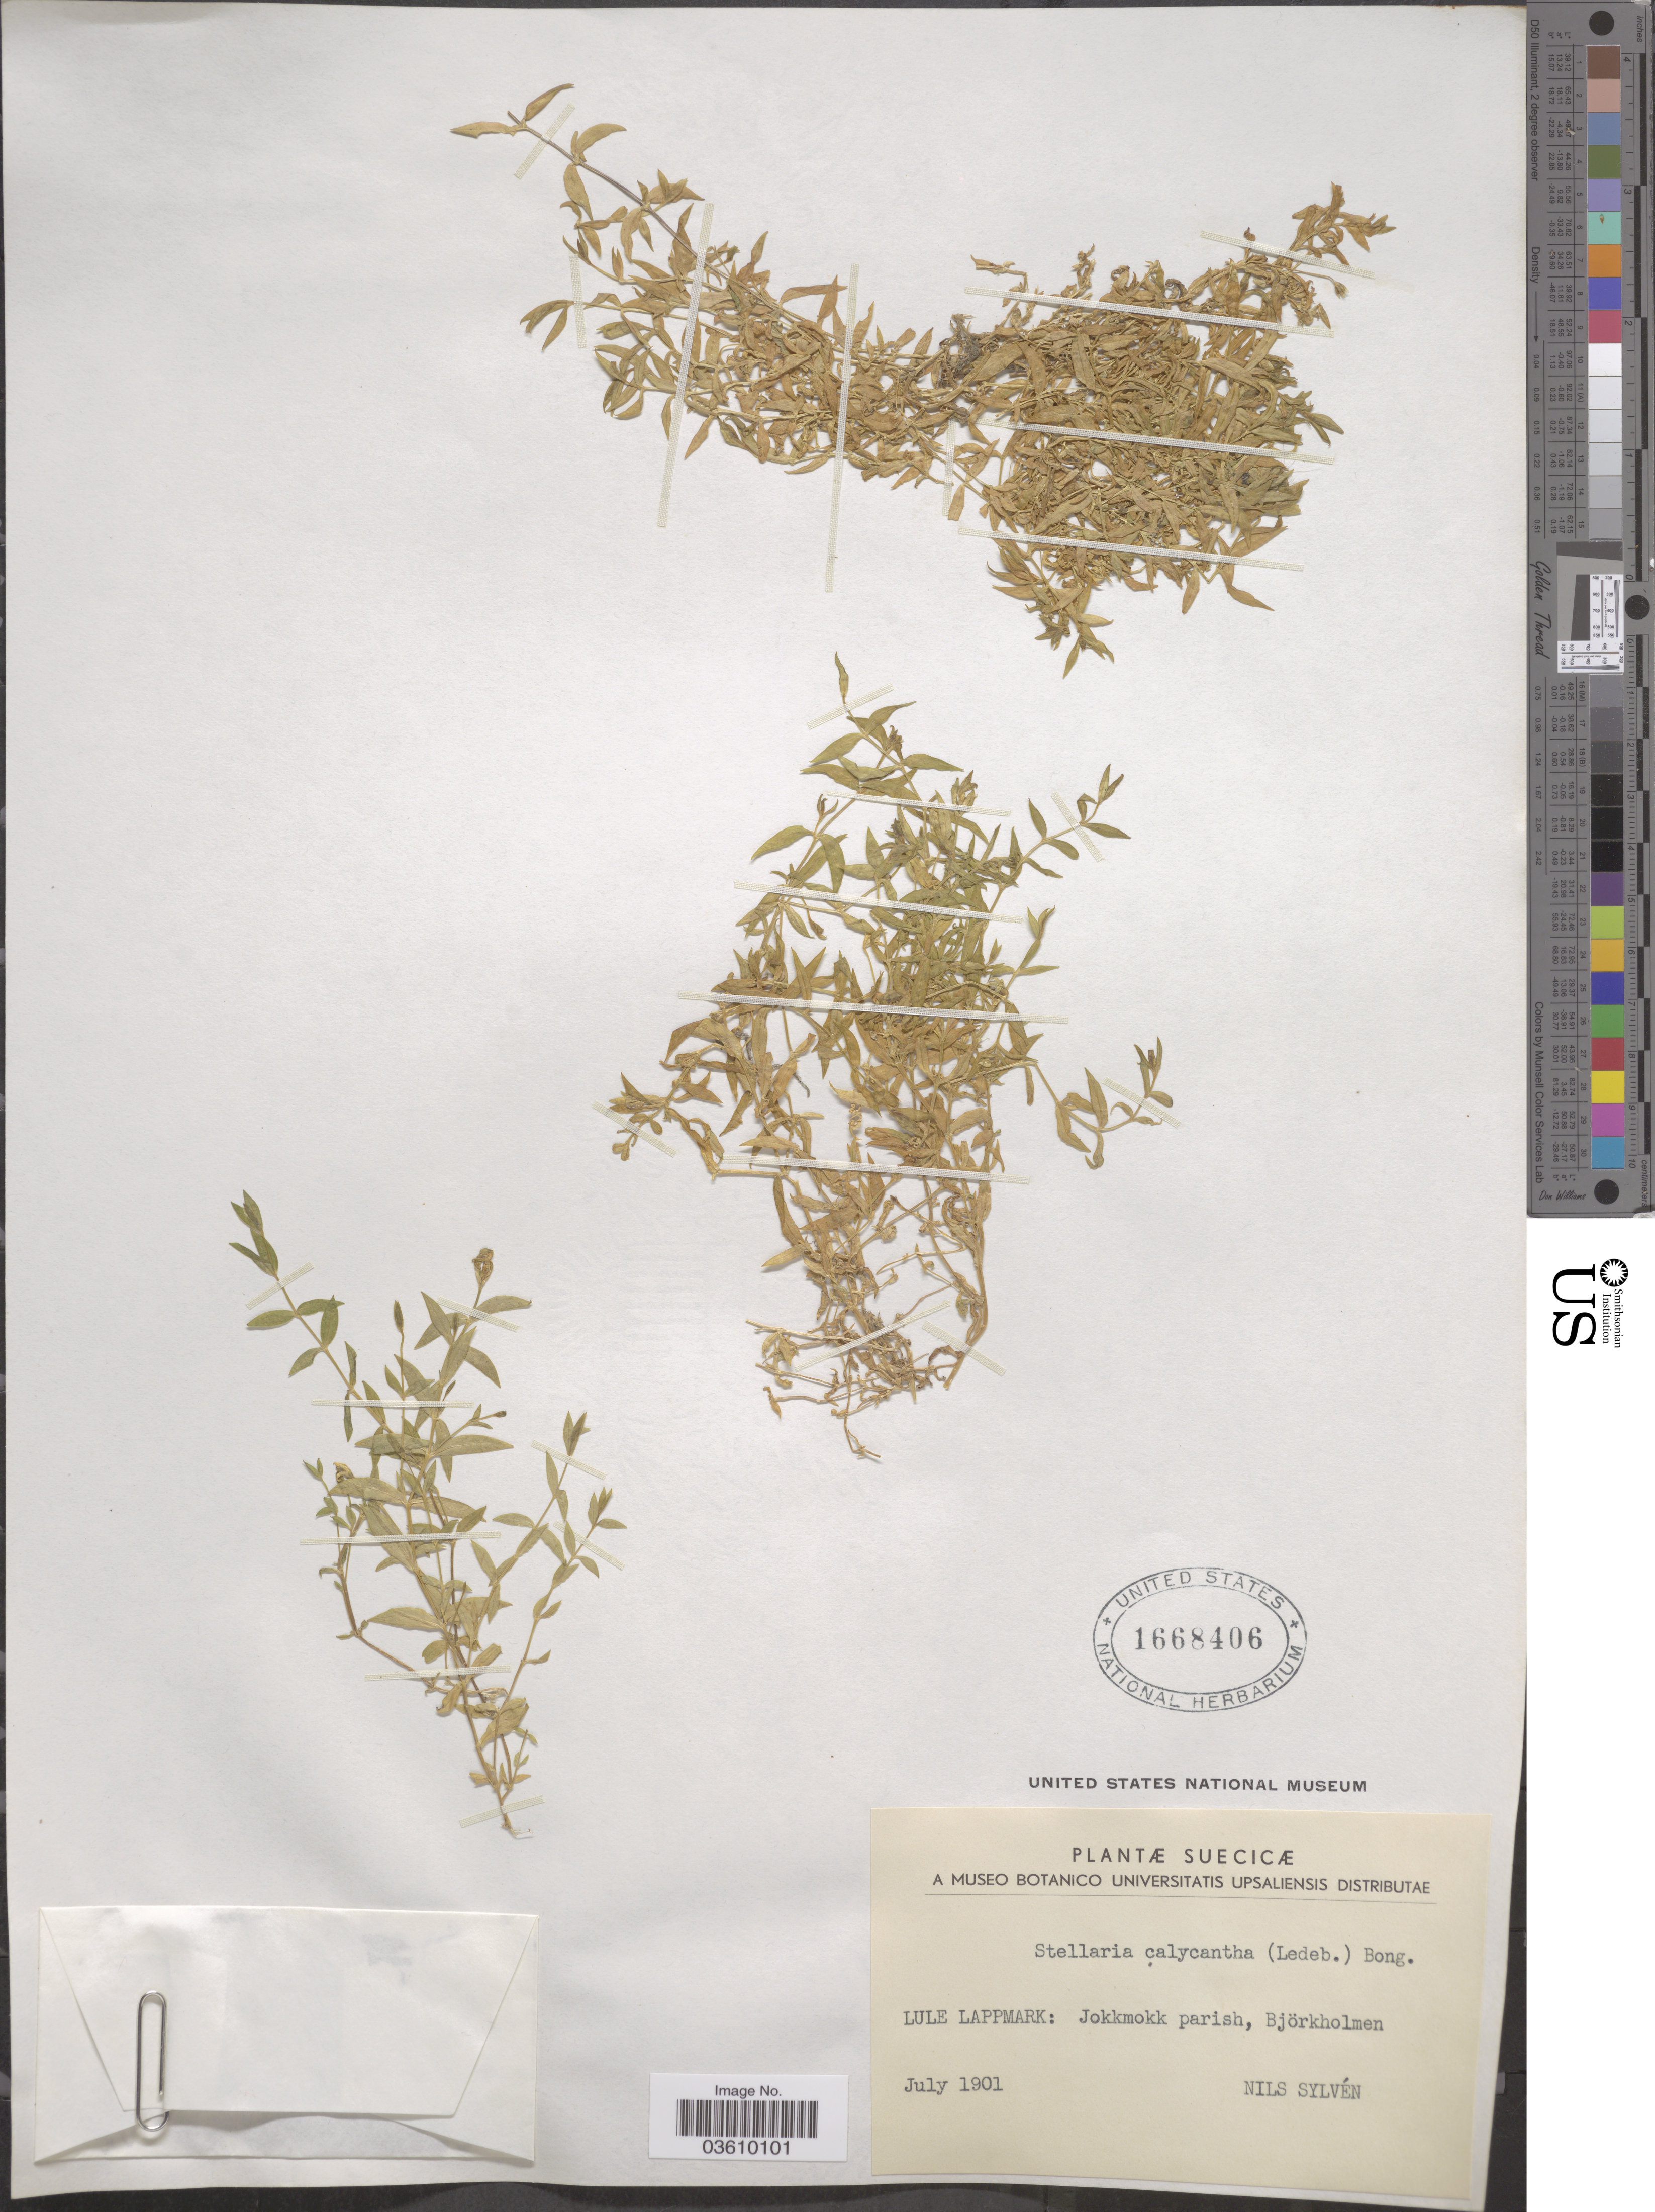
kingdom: Plantae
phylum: Tracheophyta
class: Magnoliopsida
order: Caryophyllales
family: Caryophyllaceae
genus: Stellaria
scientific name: Stellaria calycantha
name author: (Ledeb.) Bong.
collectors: N. O. Sylvén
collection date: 1901-07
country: Sweden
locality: Suecicæ. Lule Lappmark: Jokkmokk parish, Björkholmen.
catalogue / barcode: US 1668406